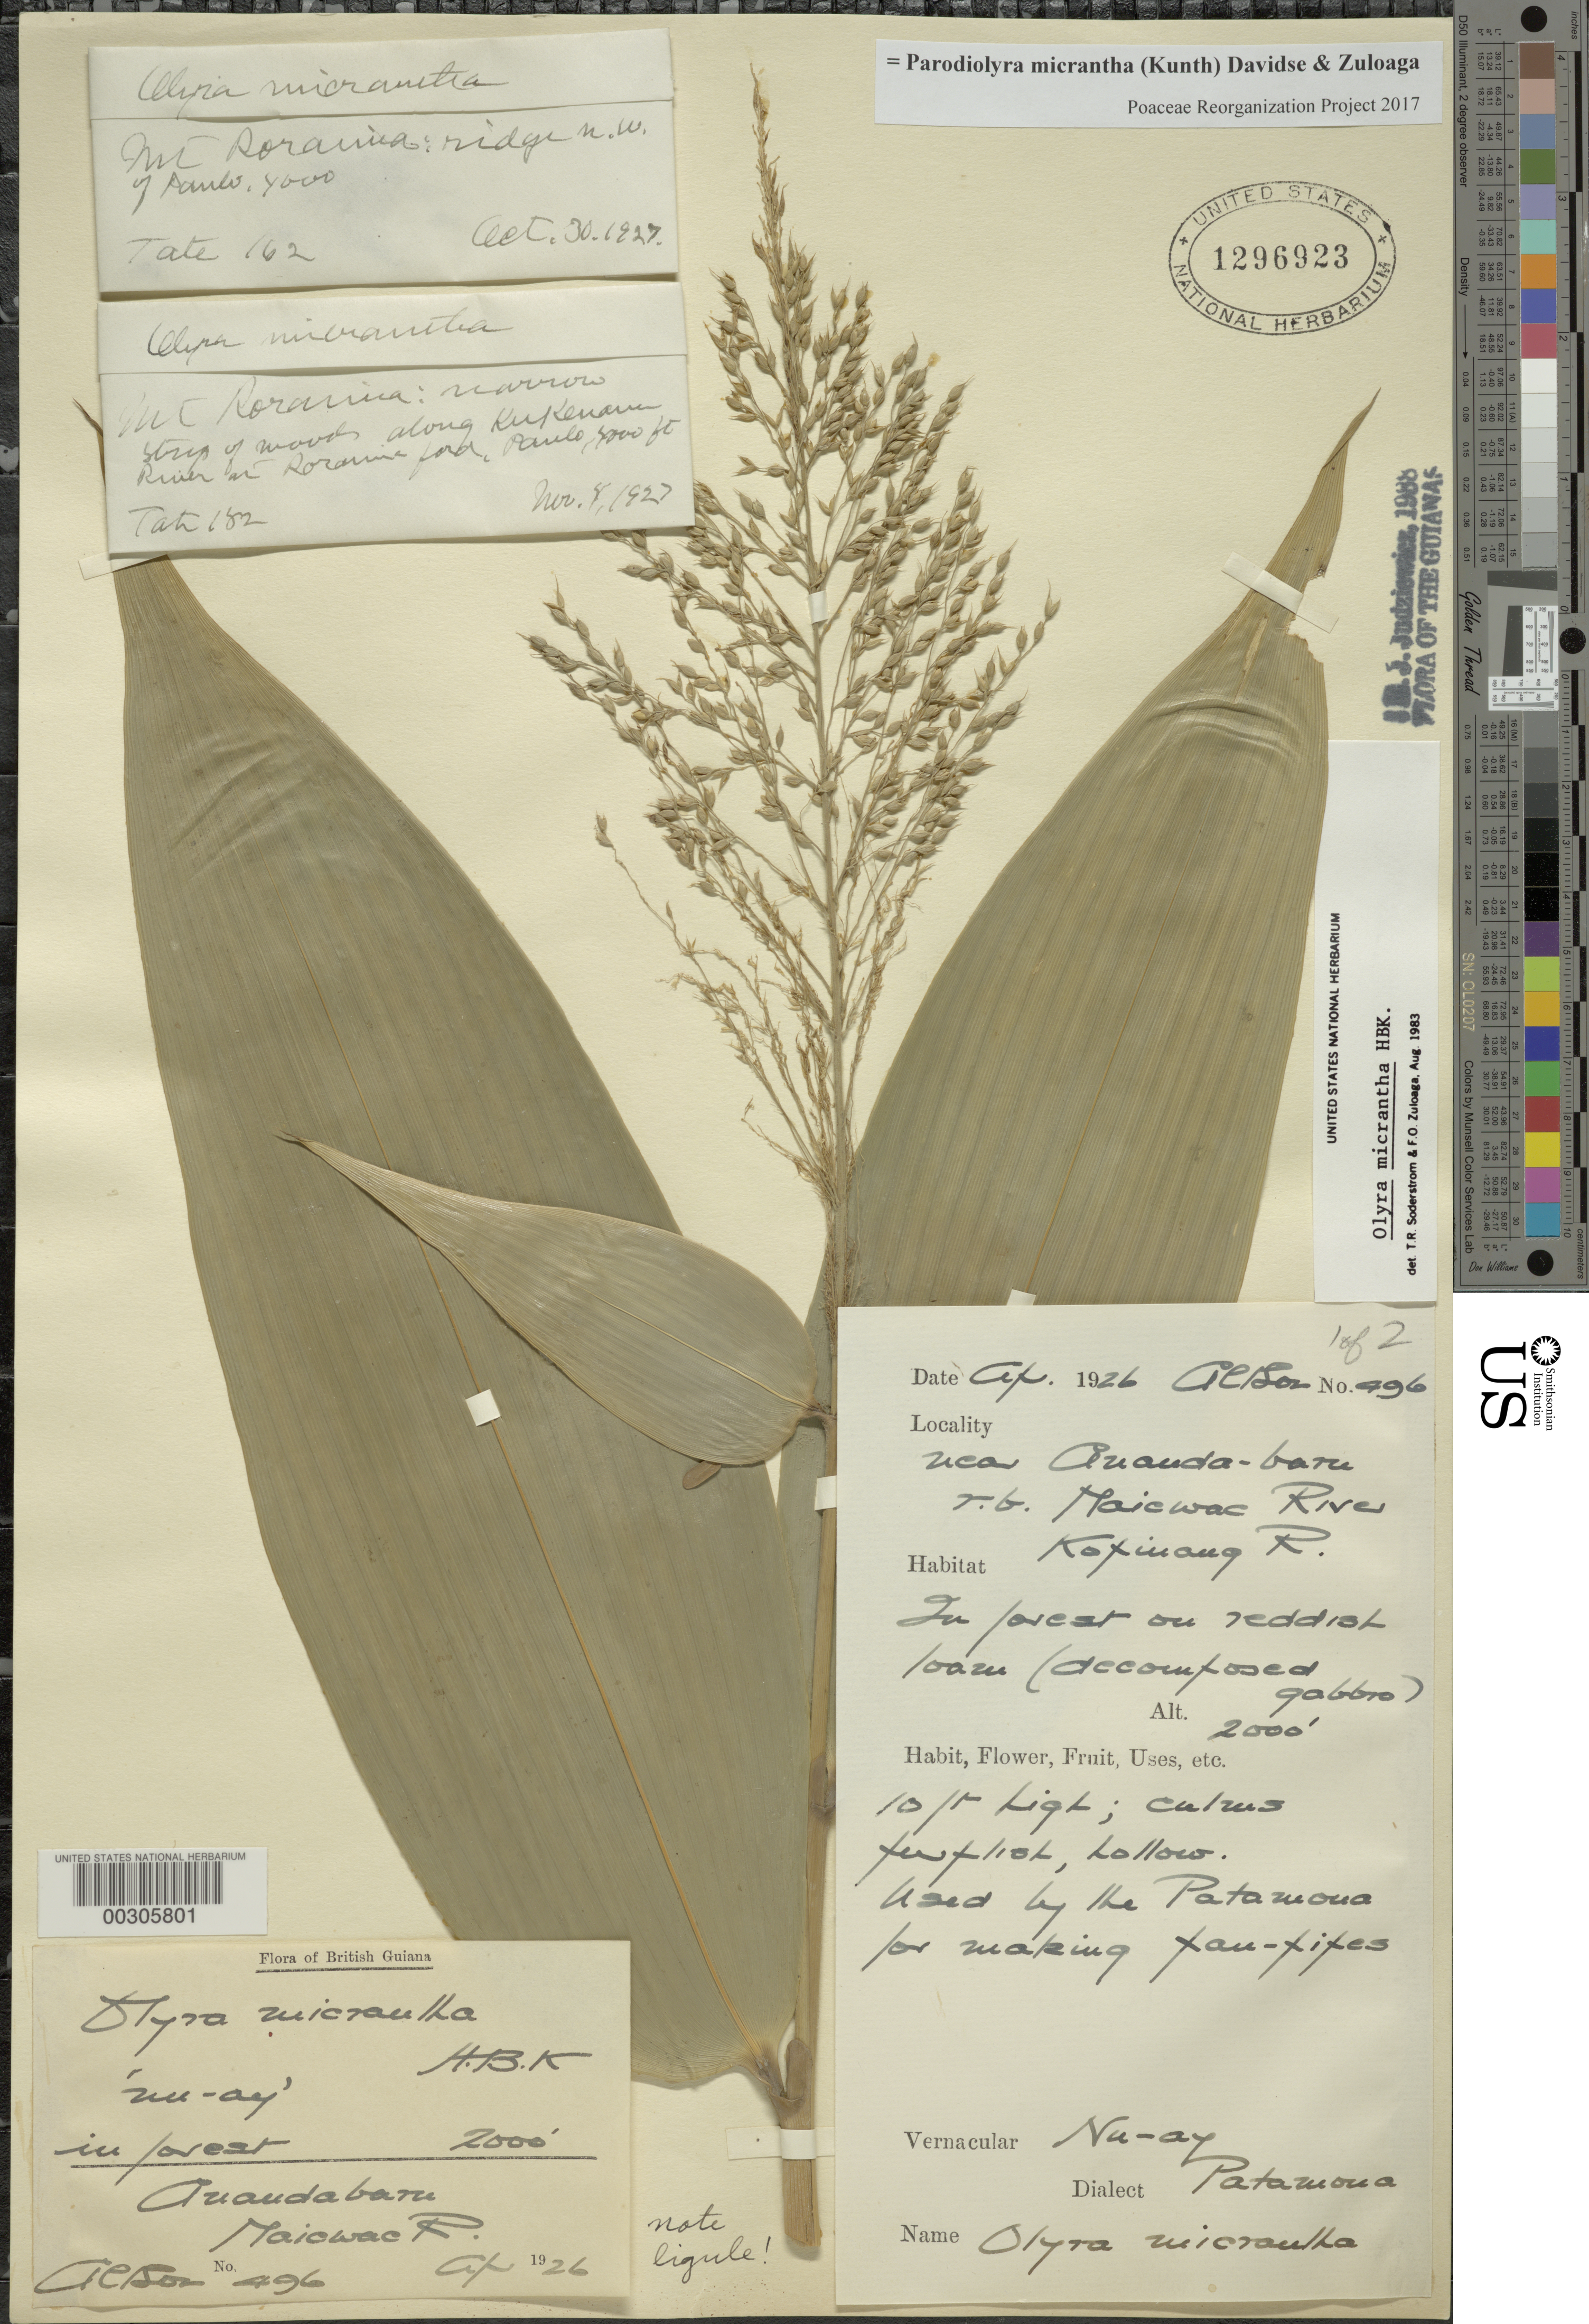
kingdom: Plantae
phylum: Tracheophyta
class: Liliopsida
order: Poales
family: Poaceae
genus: Parodiolyra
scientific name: Parodiolyra micrantha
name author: (Kunth) Davidse & Zuloaga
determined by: Poaceae Reorganization Project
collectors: -. Altson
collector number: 496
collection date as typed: Apr 1926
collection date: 1926-04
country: Guyana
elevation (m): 610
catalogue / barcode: US 1296923